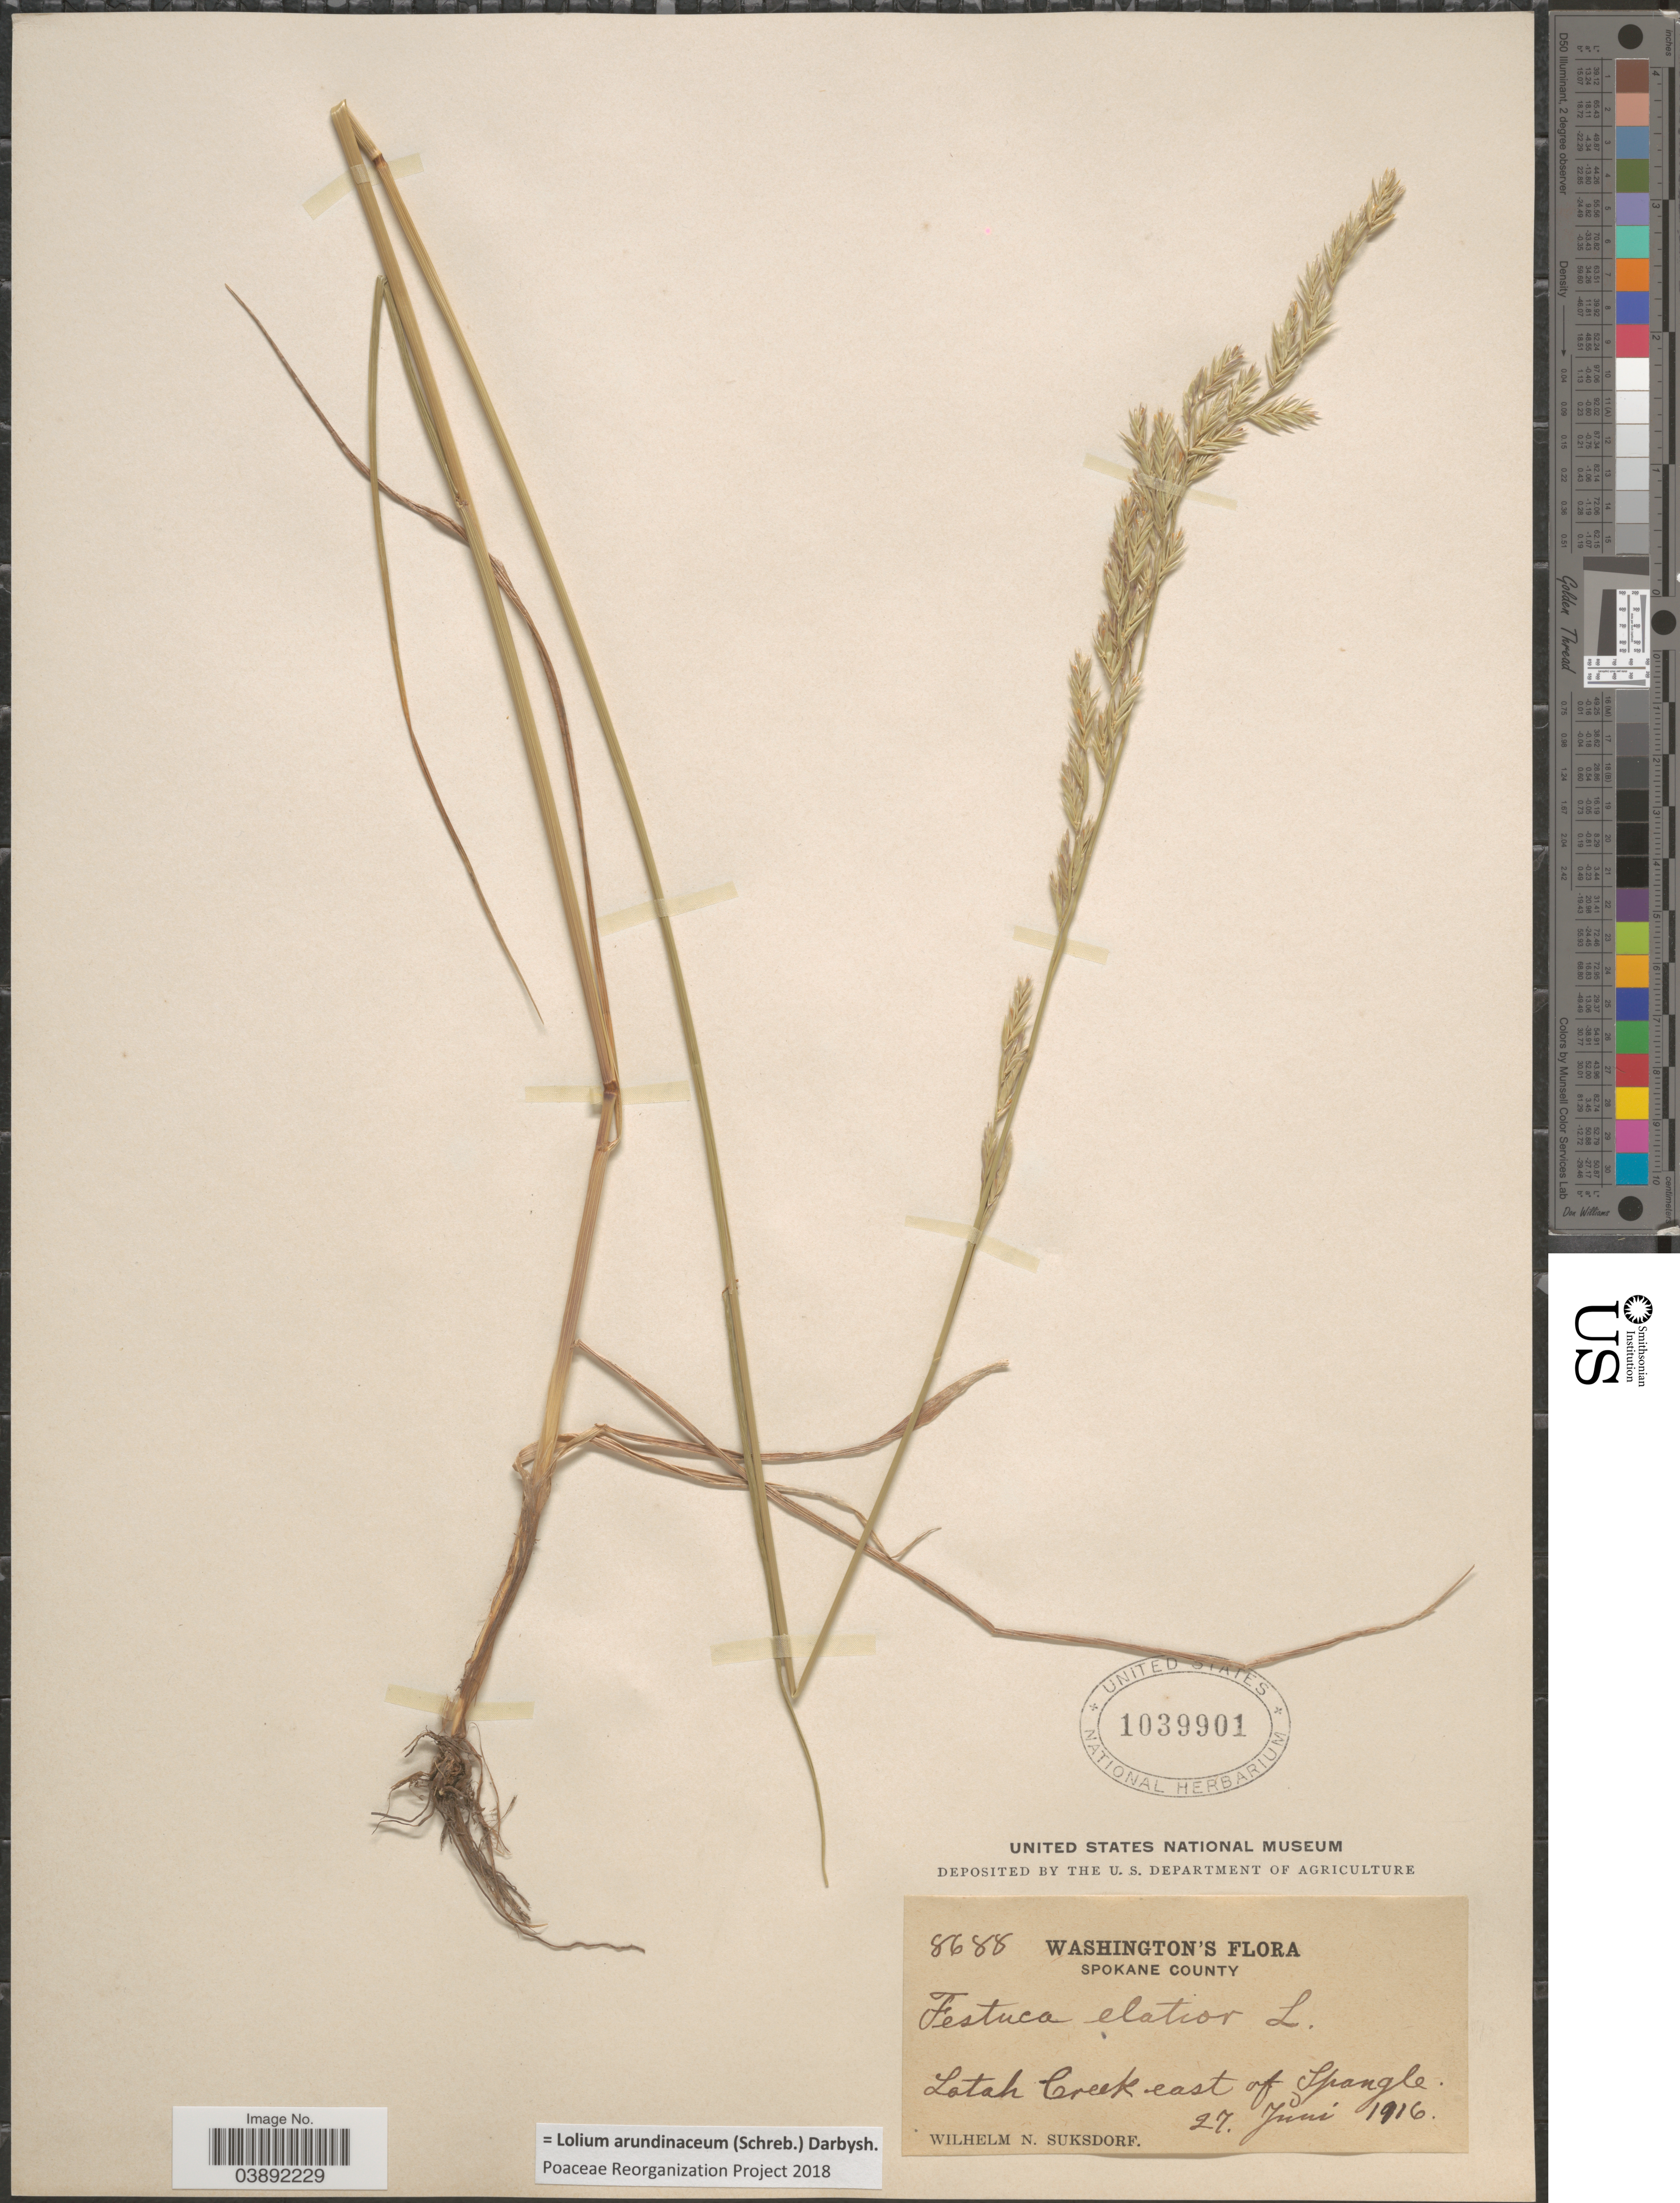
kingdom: Plantae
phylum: Tracheophyta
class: Liliopsida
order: Poales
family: Poaceae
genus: Lolium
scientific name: Lolium arundinaceum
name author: (Schreb.) Darbysh.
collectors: W. N. Suksdorf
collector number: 8688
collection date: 1916-06-27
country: United States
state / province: Washington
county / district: Spokane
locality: Spokane County. Latah Creek east of Spangle.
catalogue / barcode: US 1039901